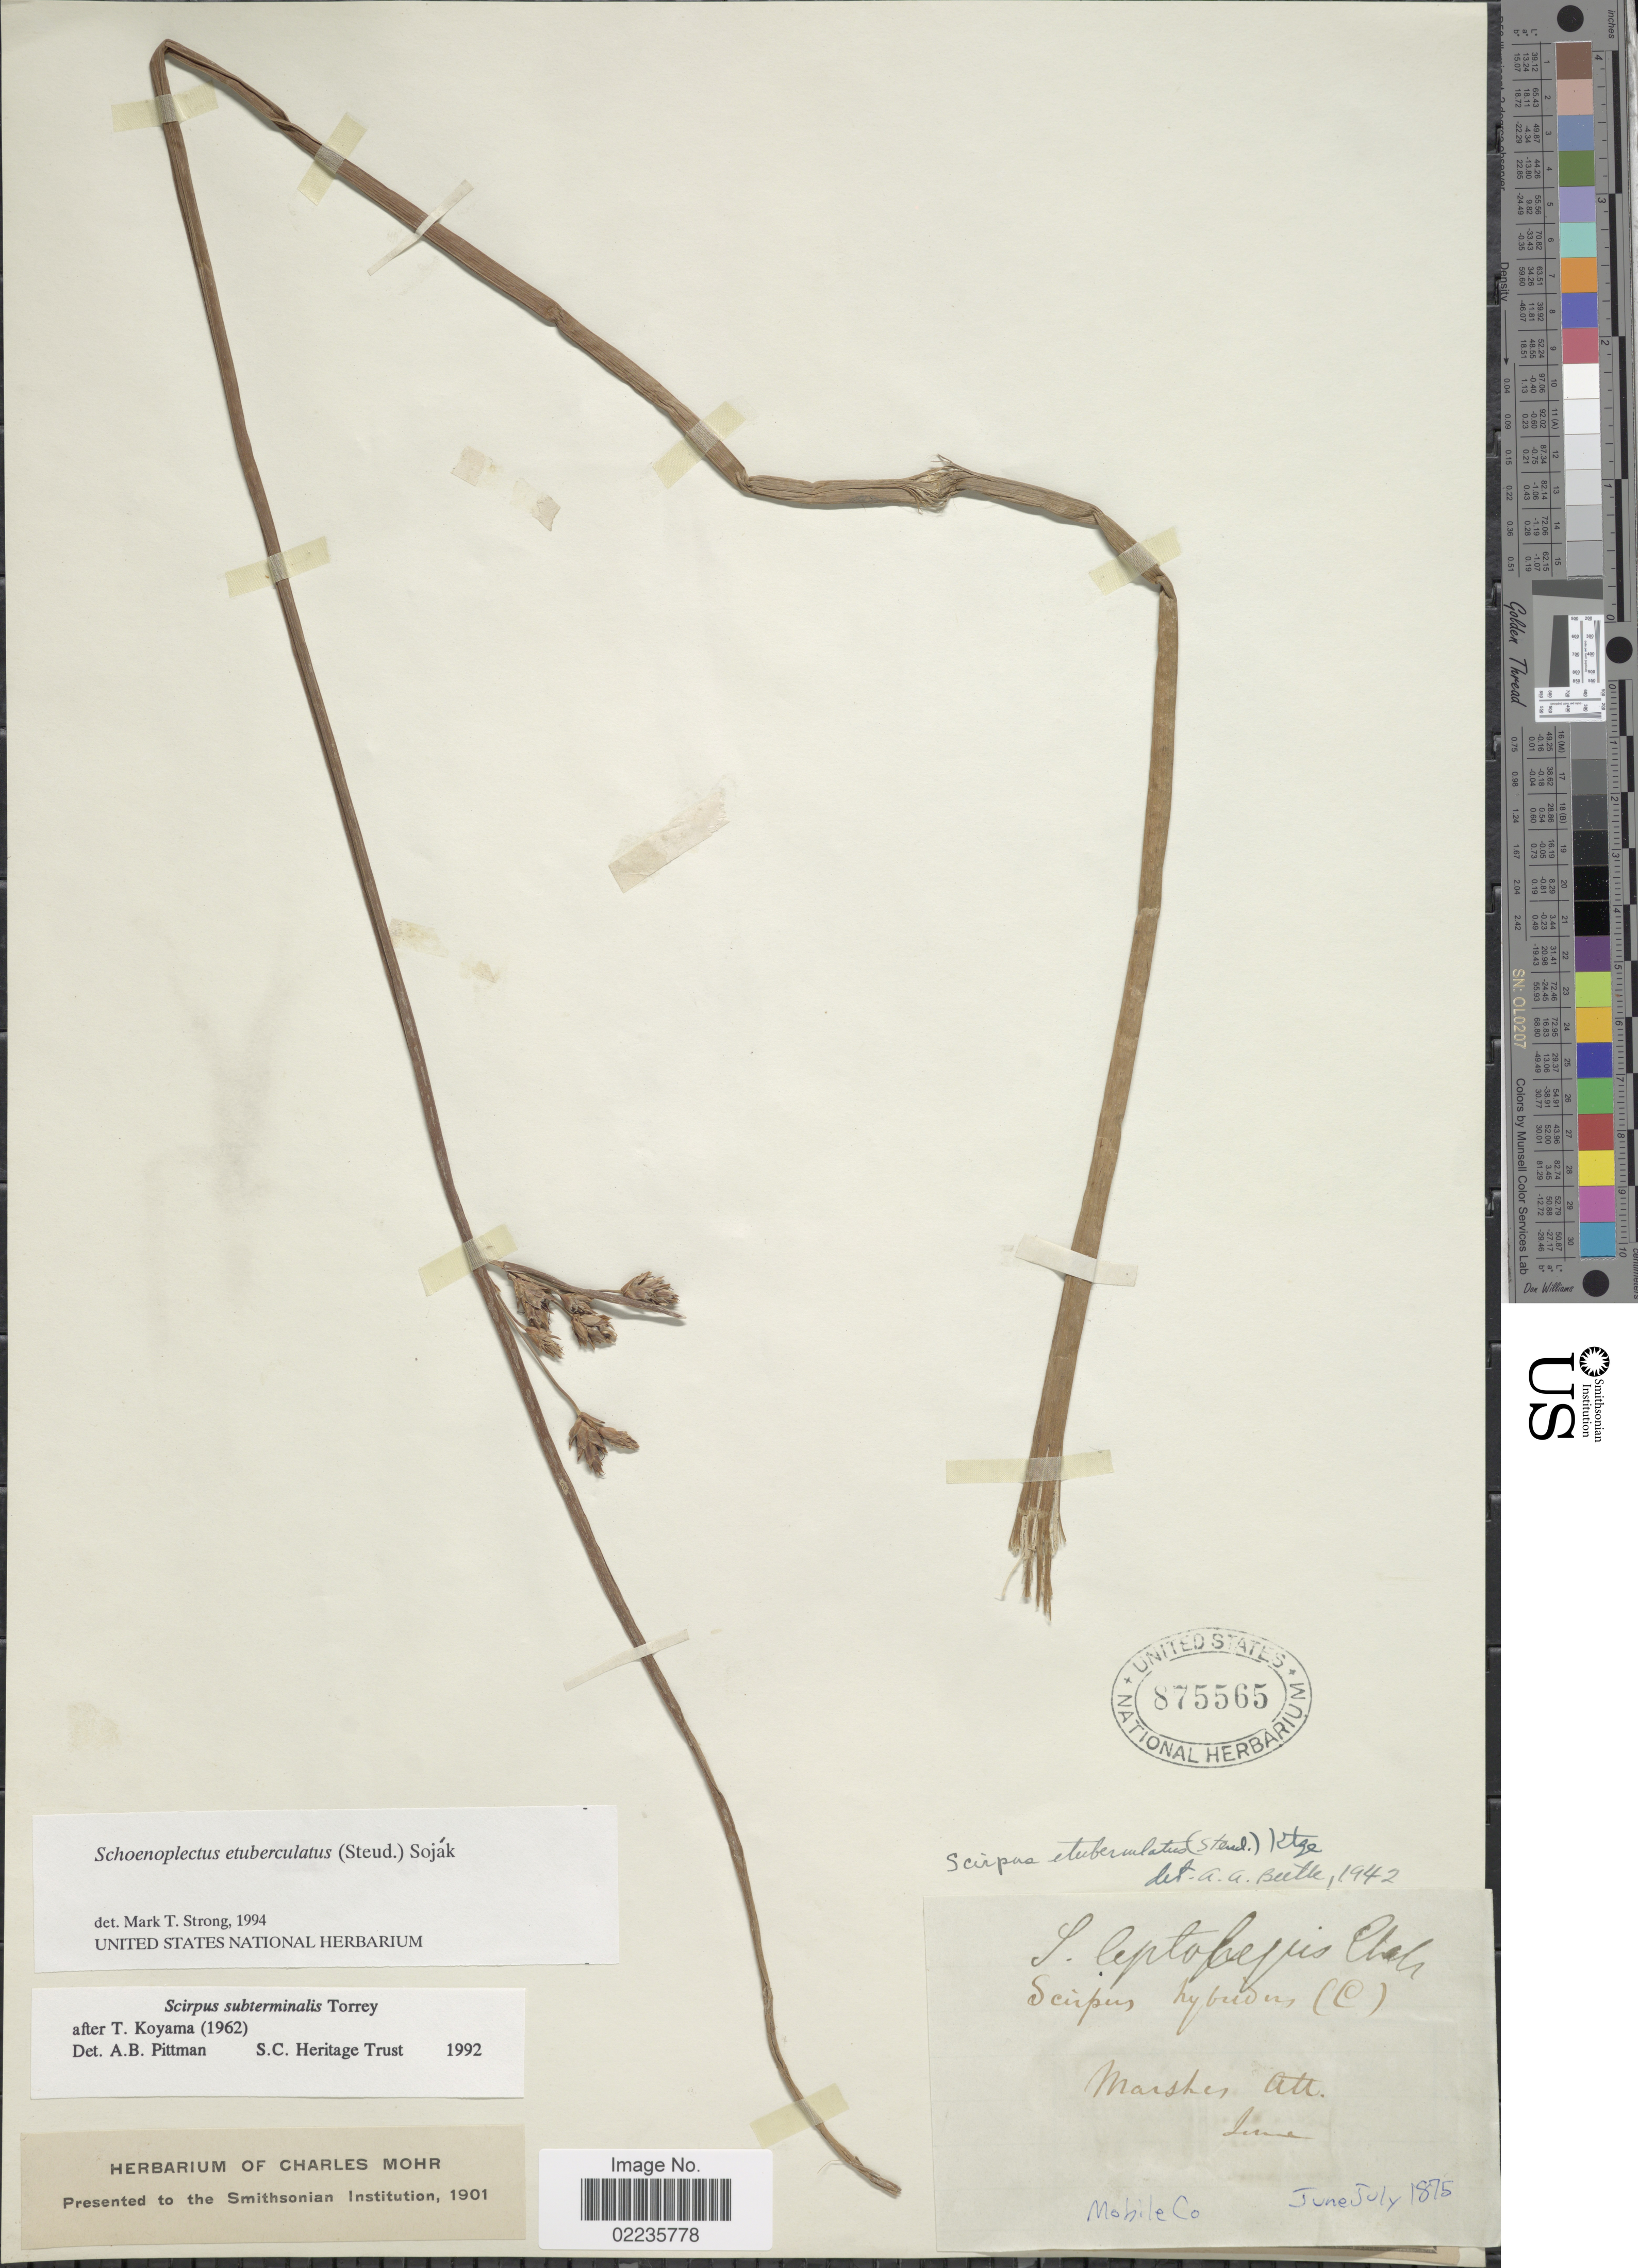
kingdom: Plantae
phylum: Tracheophyta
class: Liliopsida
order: Poales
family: Cyperaceae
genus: Schoenoplectus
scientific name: Schoenoplectus etuberculatus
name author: (Steud.) Soják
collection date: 1875-06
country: United States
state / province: Alabama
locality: Marshes, Ala. Mobile Co.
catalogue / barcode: US 875565